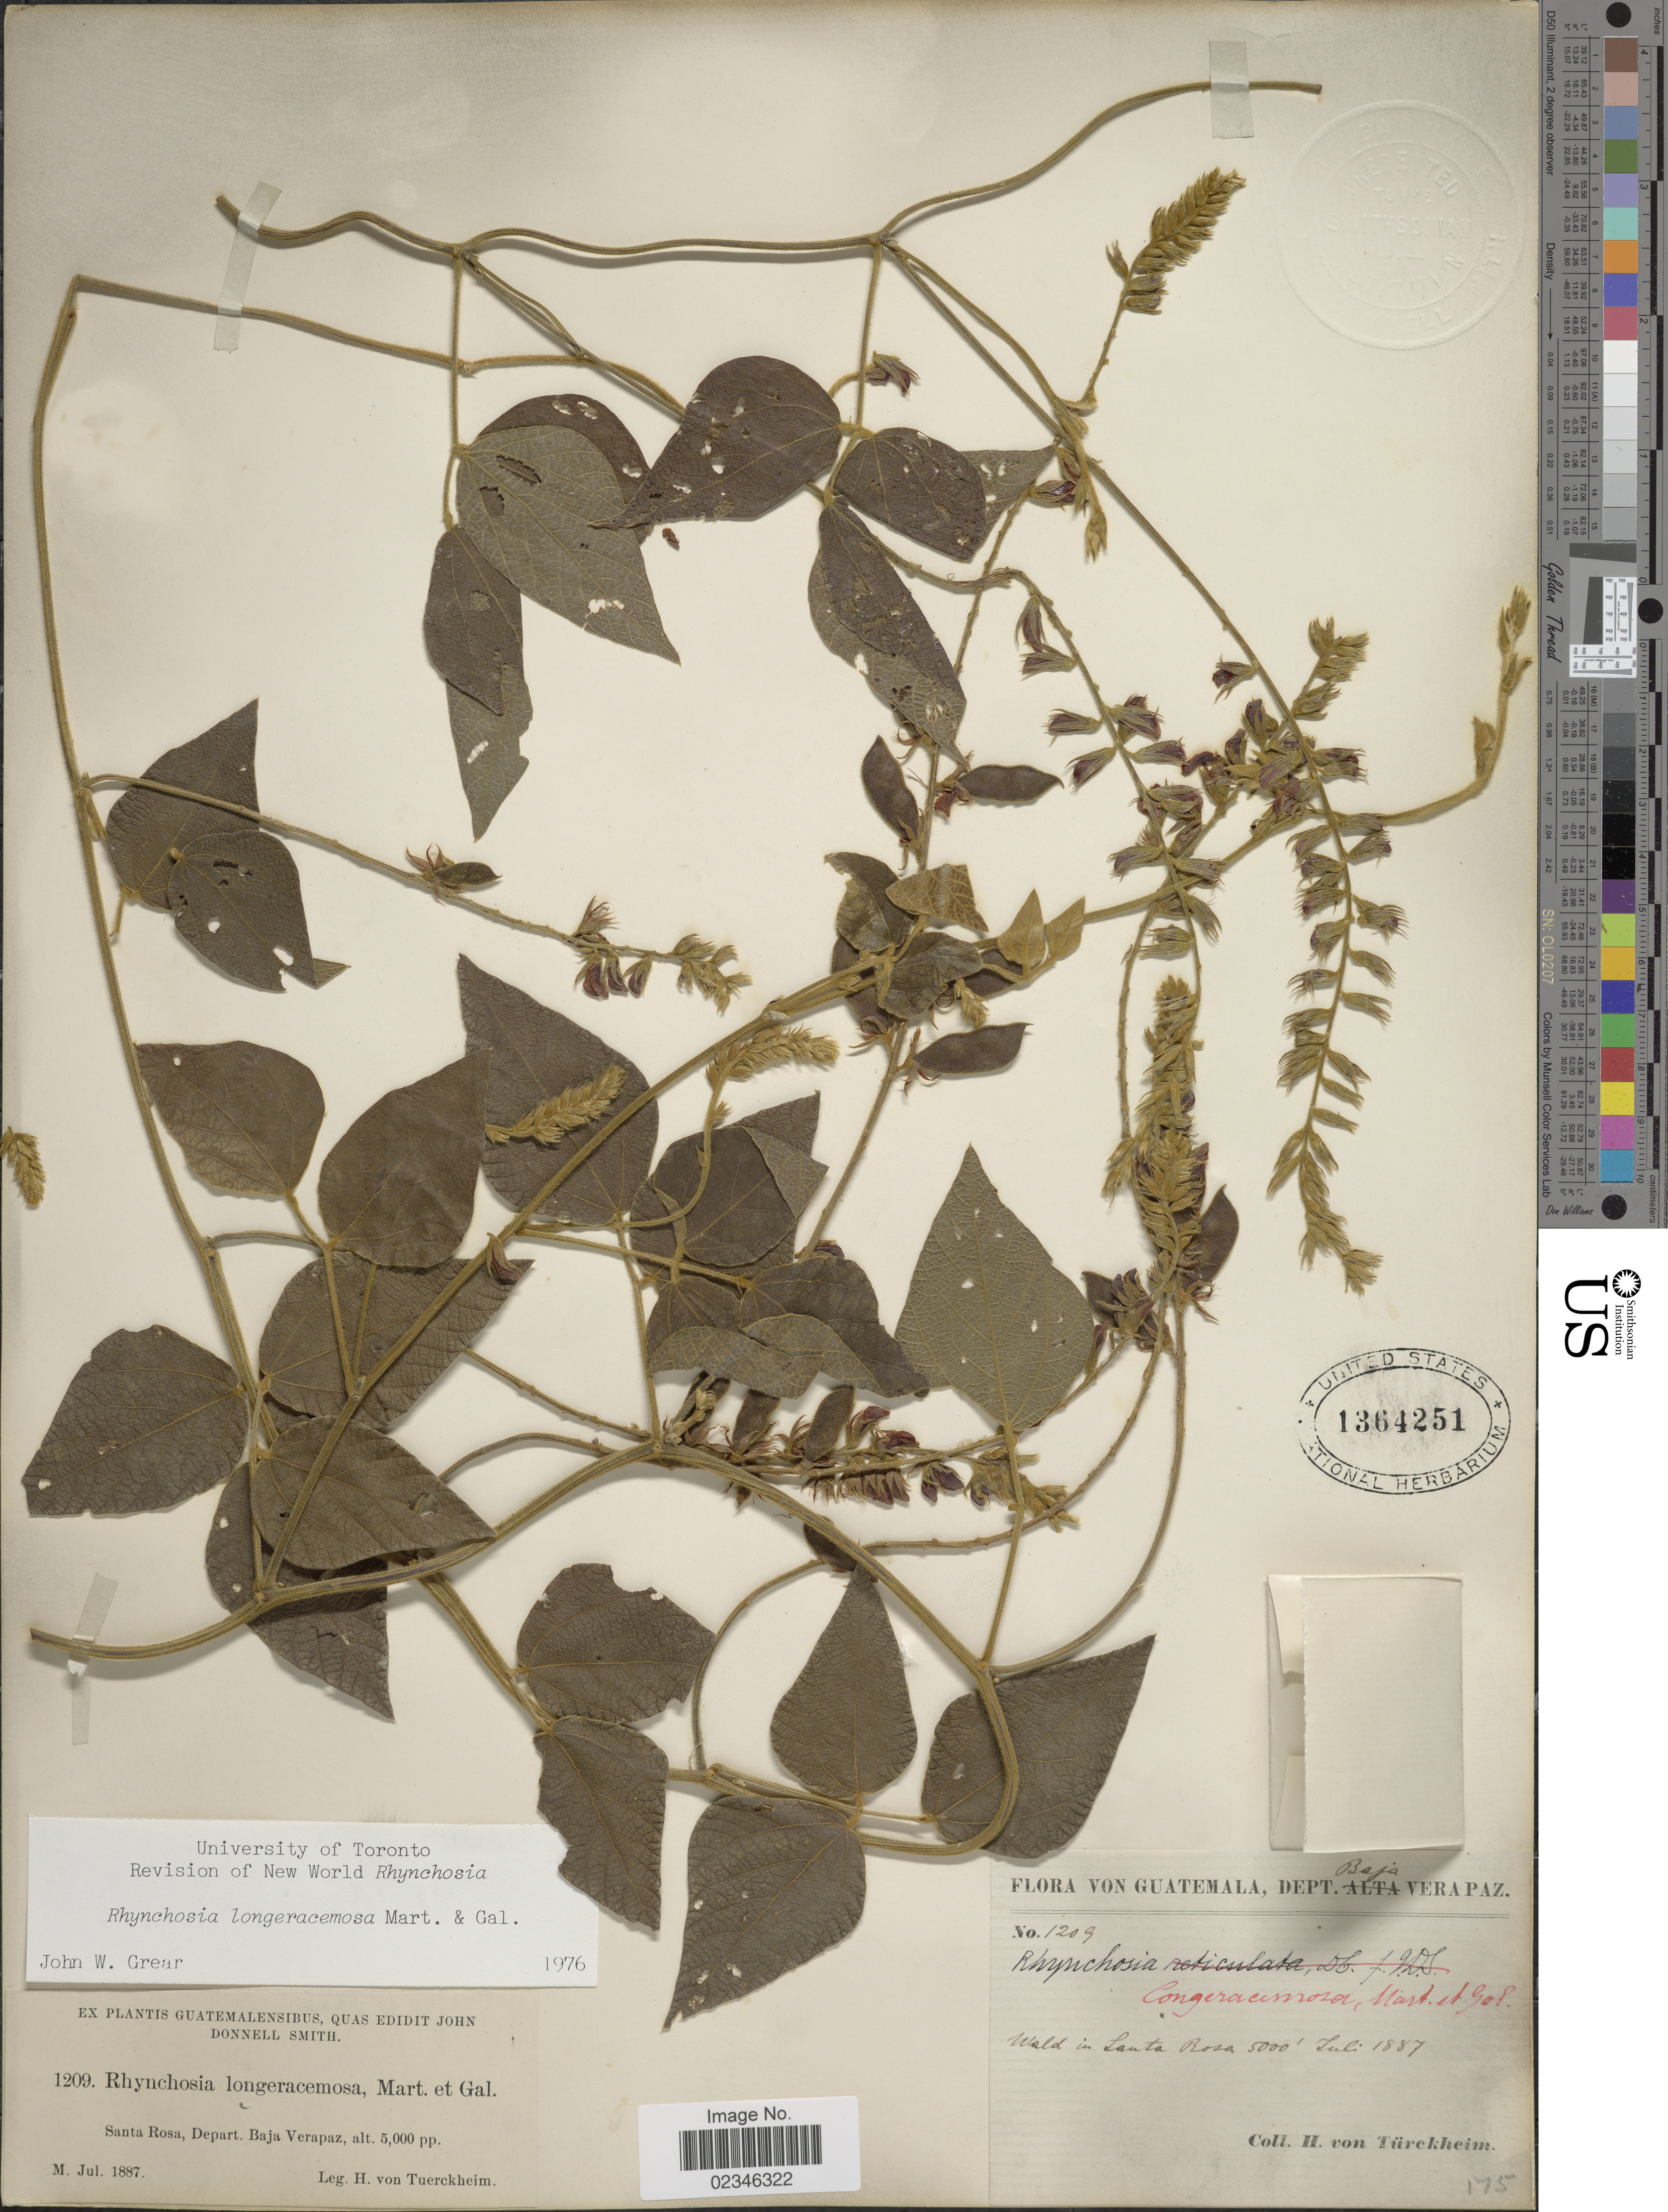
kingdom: Plantae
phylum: Tracheophyta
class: Magnoliopsida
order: Fabales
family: Fabaceae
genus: Rhynchosia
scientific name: Rhynchosia longeracemosa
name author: M. Martens & Galeotti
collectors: H. von Türckheim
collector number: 1209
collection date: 1887-07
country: Guatemala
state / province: Baja Verapaz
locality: Santa Rosa, Depart. Baja Verapaz.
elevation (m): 1524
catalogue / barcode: US 1364251